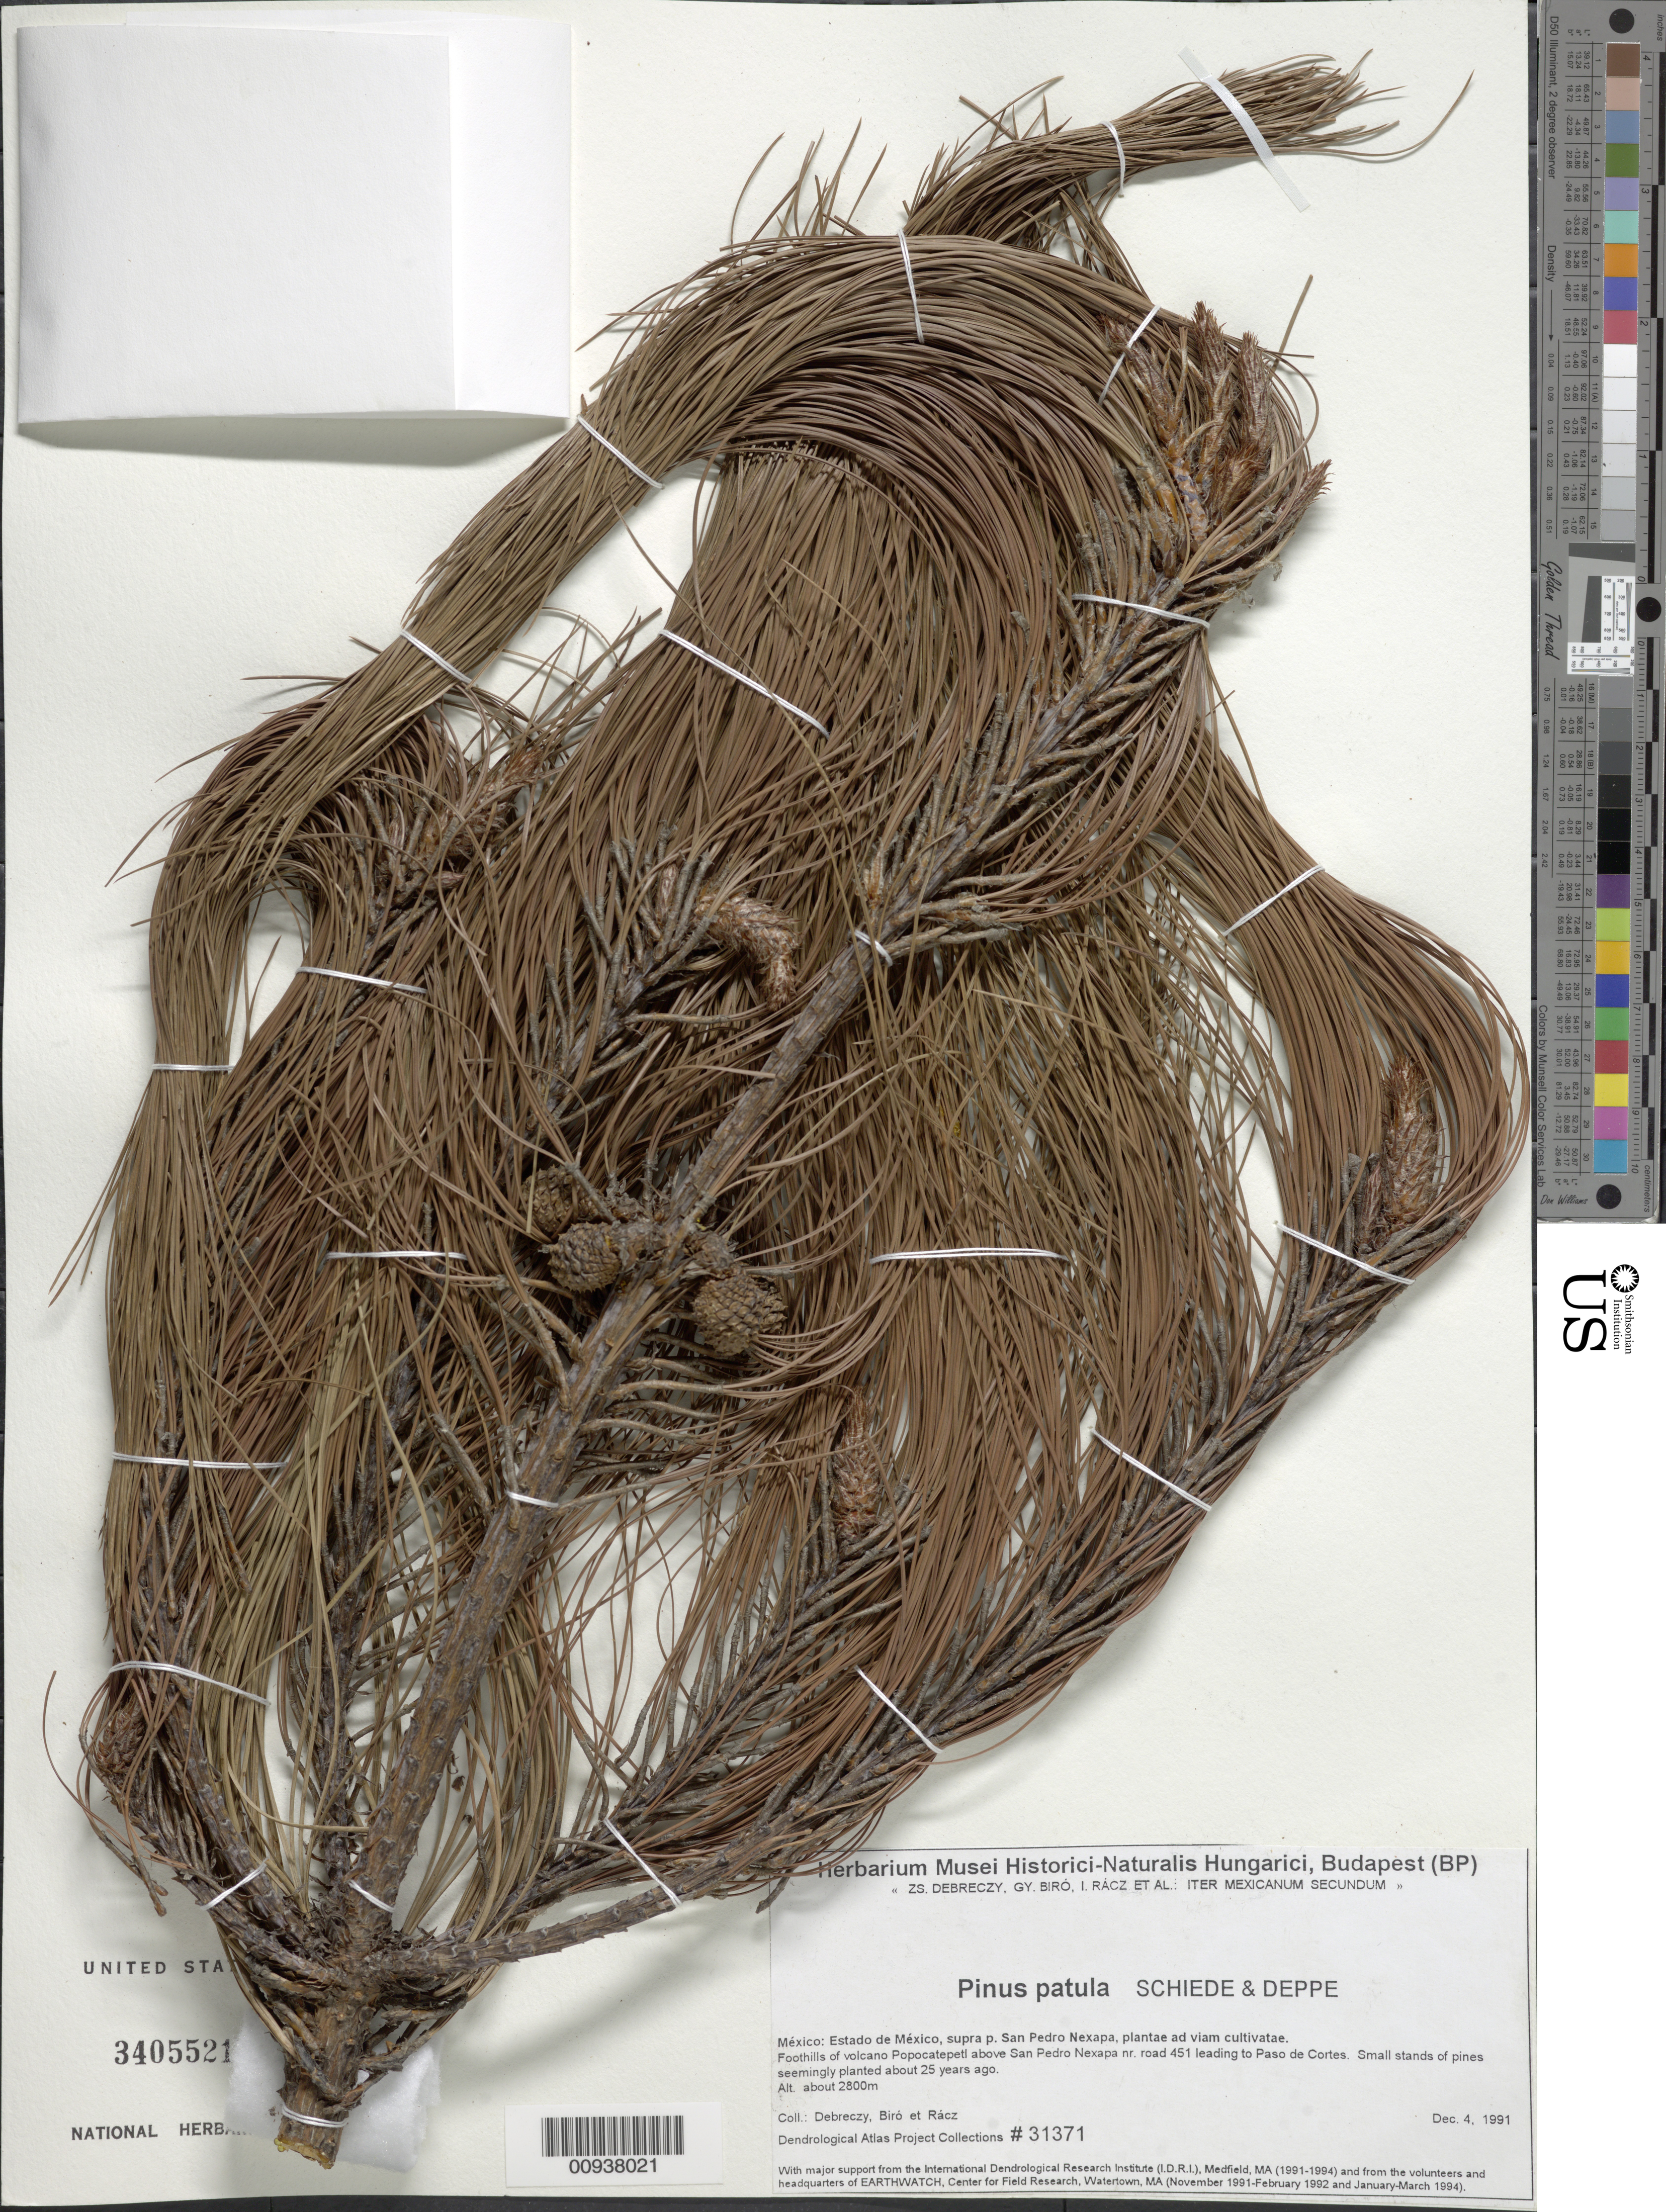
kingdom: Plantae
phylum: Tracheophyta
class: Pinopsida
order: Pinales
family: Pinaceae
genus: Pinus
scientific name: Pinus patula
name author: Schltdl. & Cham.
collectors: Z. Debreczy, G. Biro & I. Rácz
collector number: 31371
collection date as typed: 04 Dec 1991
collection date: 1991-12-04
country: Mexico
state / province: México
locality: Foothills of volcano Popocatepetl above San Pedro Nexapa nr. Road 451 leading to Paso de Cortes.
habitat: Foothills of volcano. Small stands of pines seemingly planted about 25 years ago.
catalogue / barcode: US 3405521